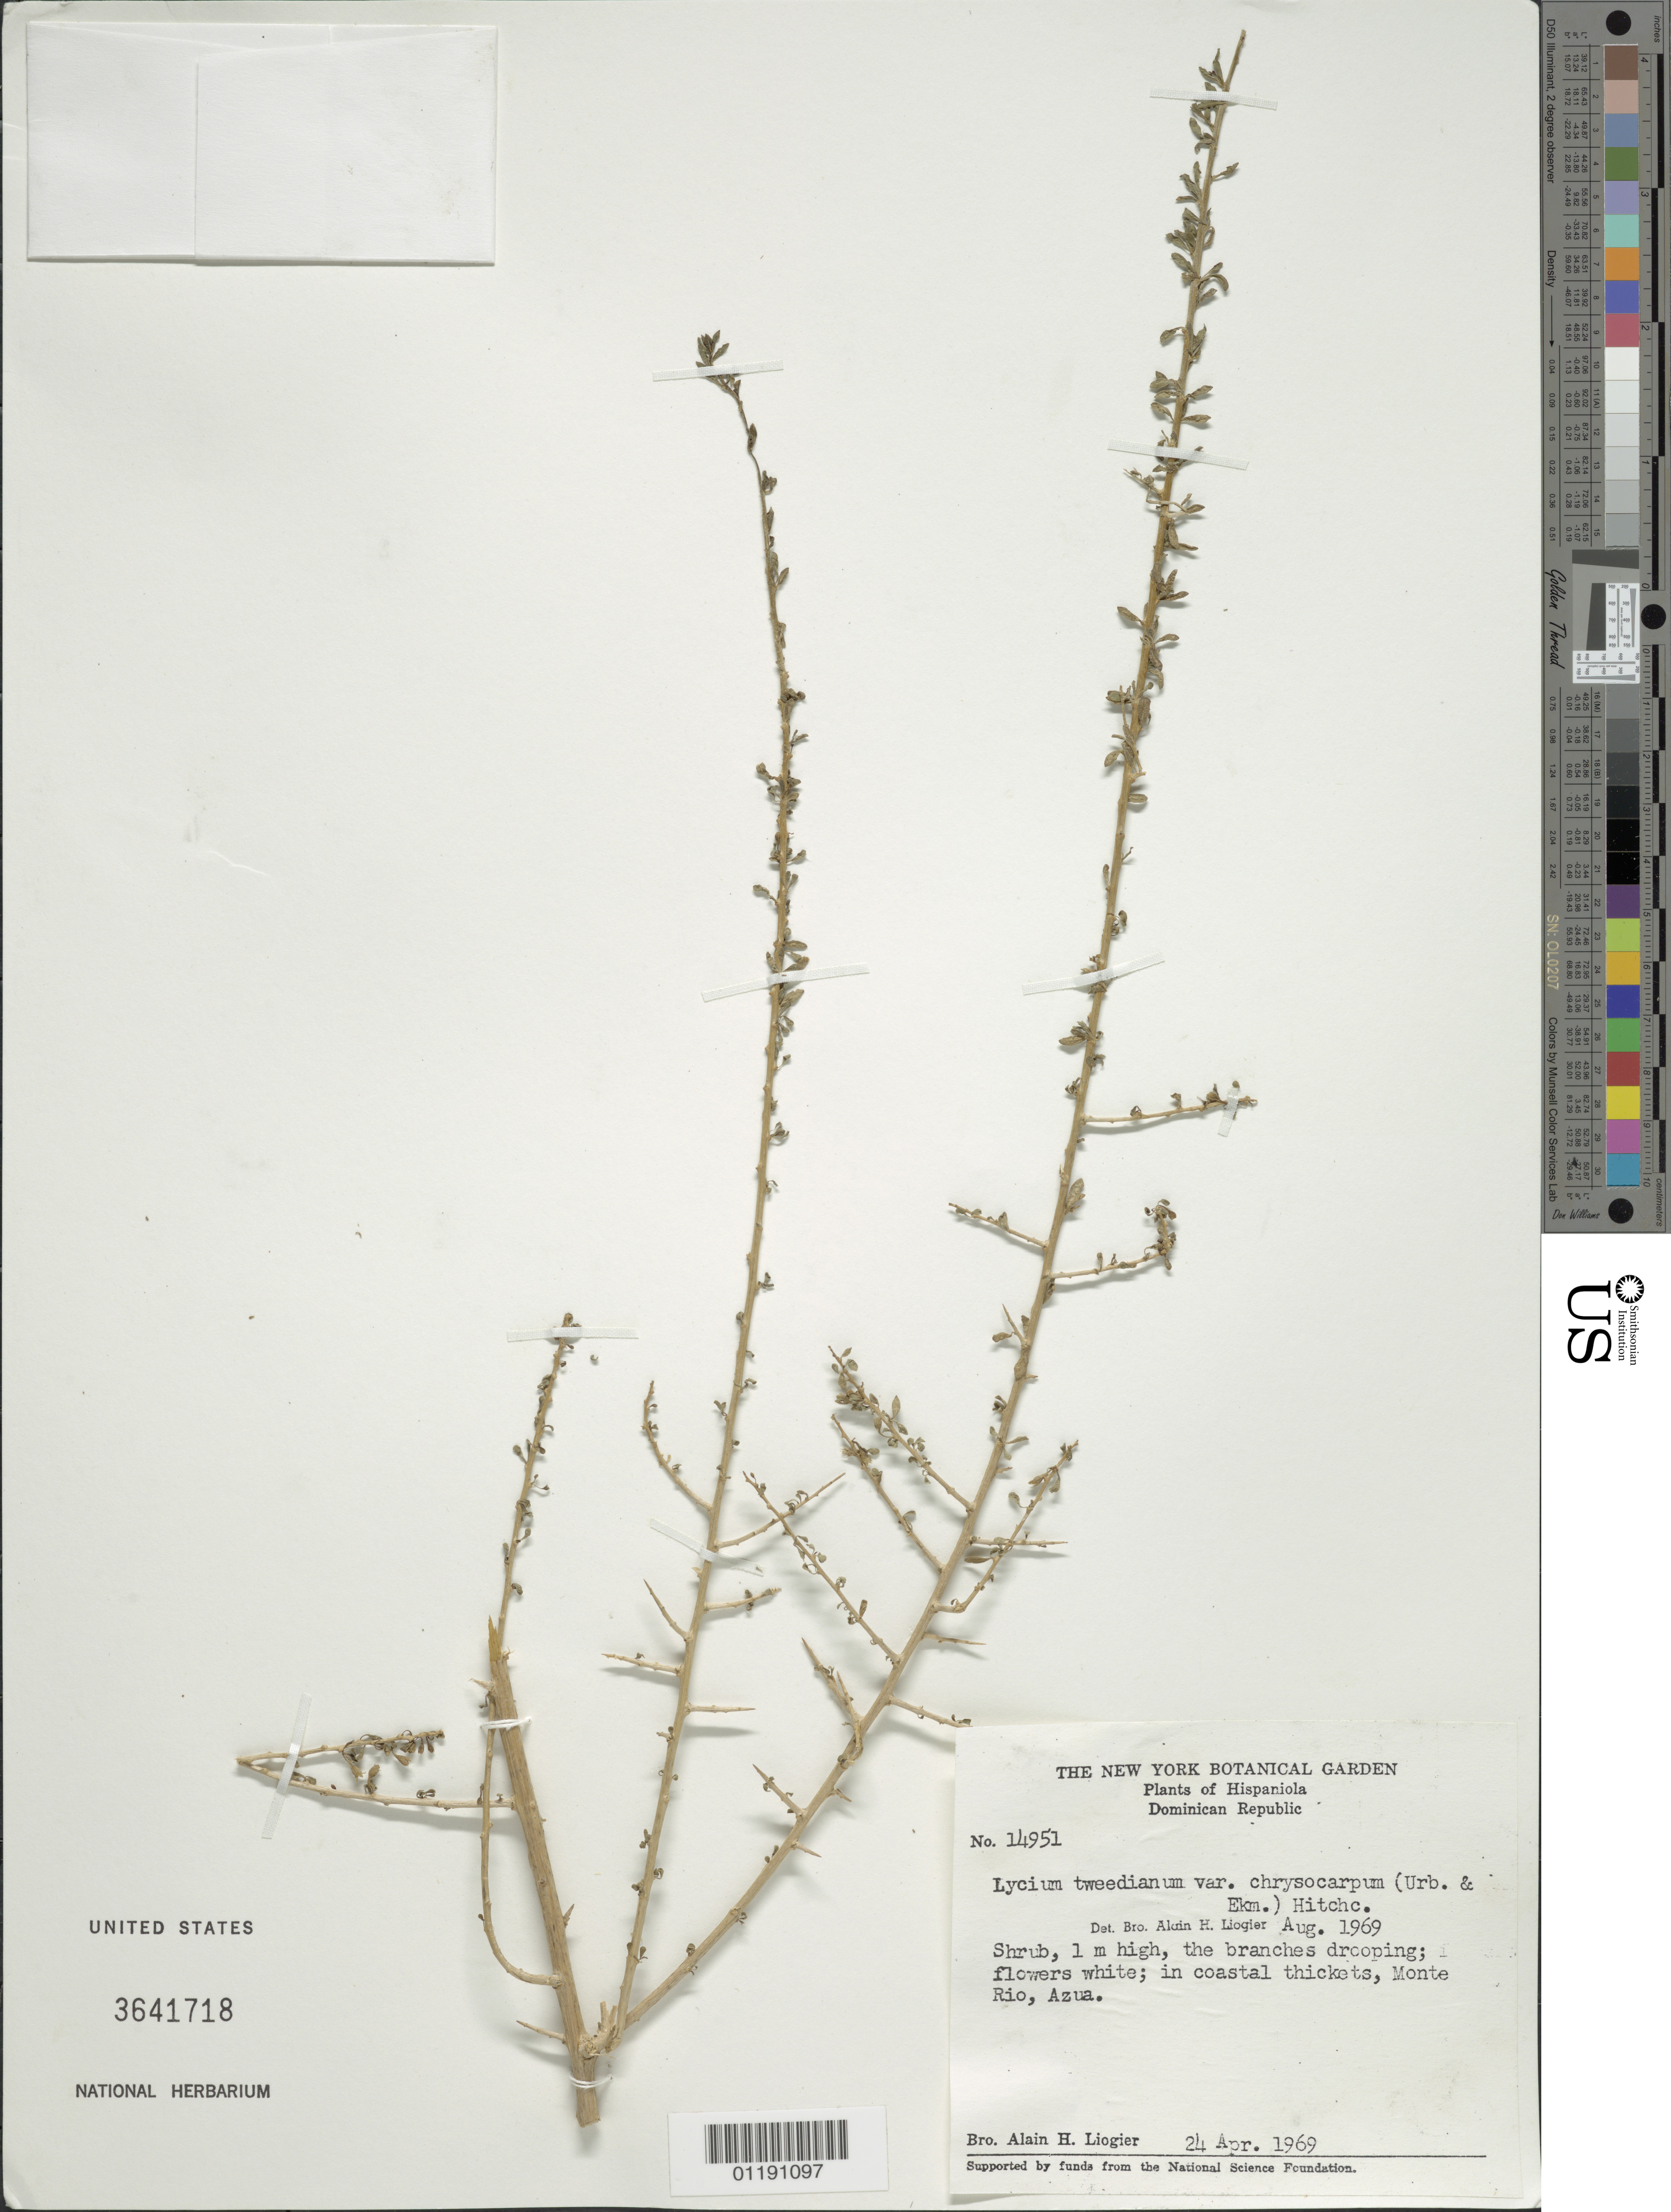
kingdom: Plantae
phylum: Tracheophyta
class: Magnoliopsida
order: Solanales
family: Solanaceae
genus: Lycium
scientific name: Lycium tweedianum var. chrysocarpum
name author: C.L. Hitchc.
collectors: A. H. Liogier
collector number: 14951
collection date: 1969-04-24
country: Dominican Republic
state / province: Azua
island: Hispaniola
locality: Monte Rio.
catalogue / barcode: US 3641718